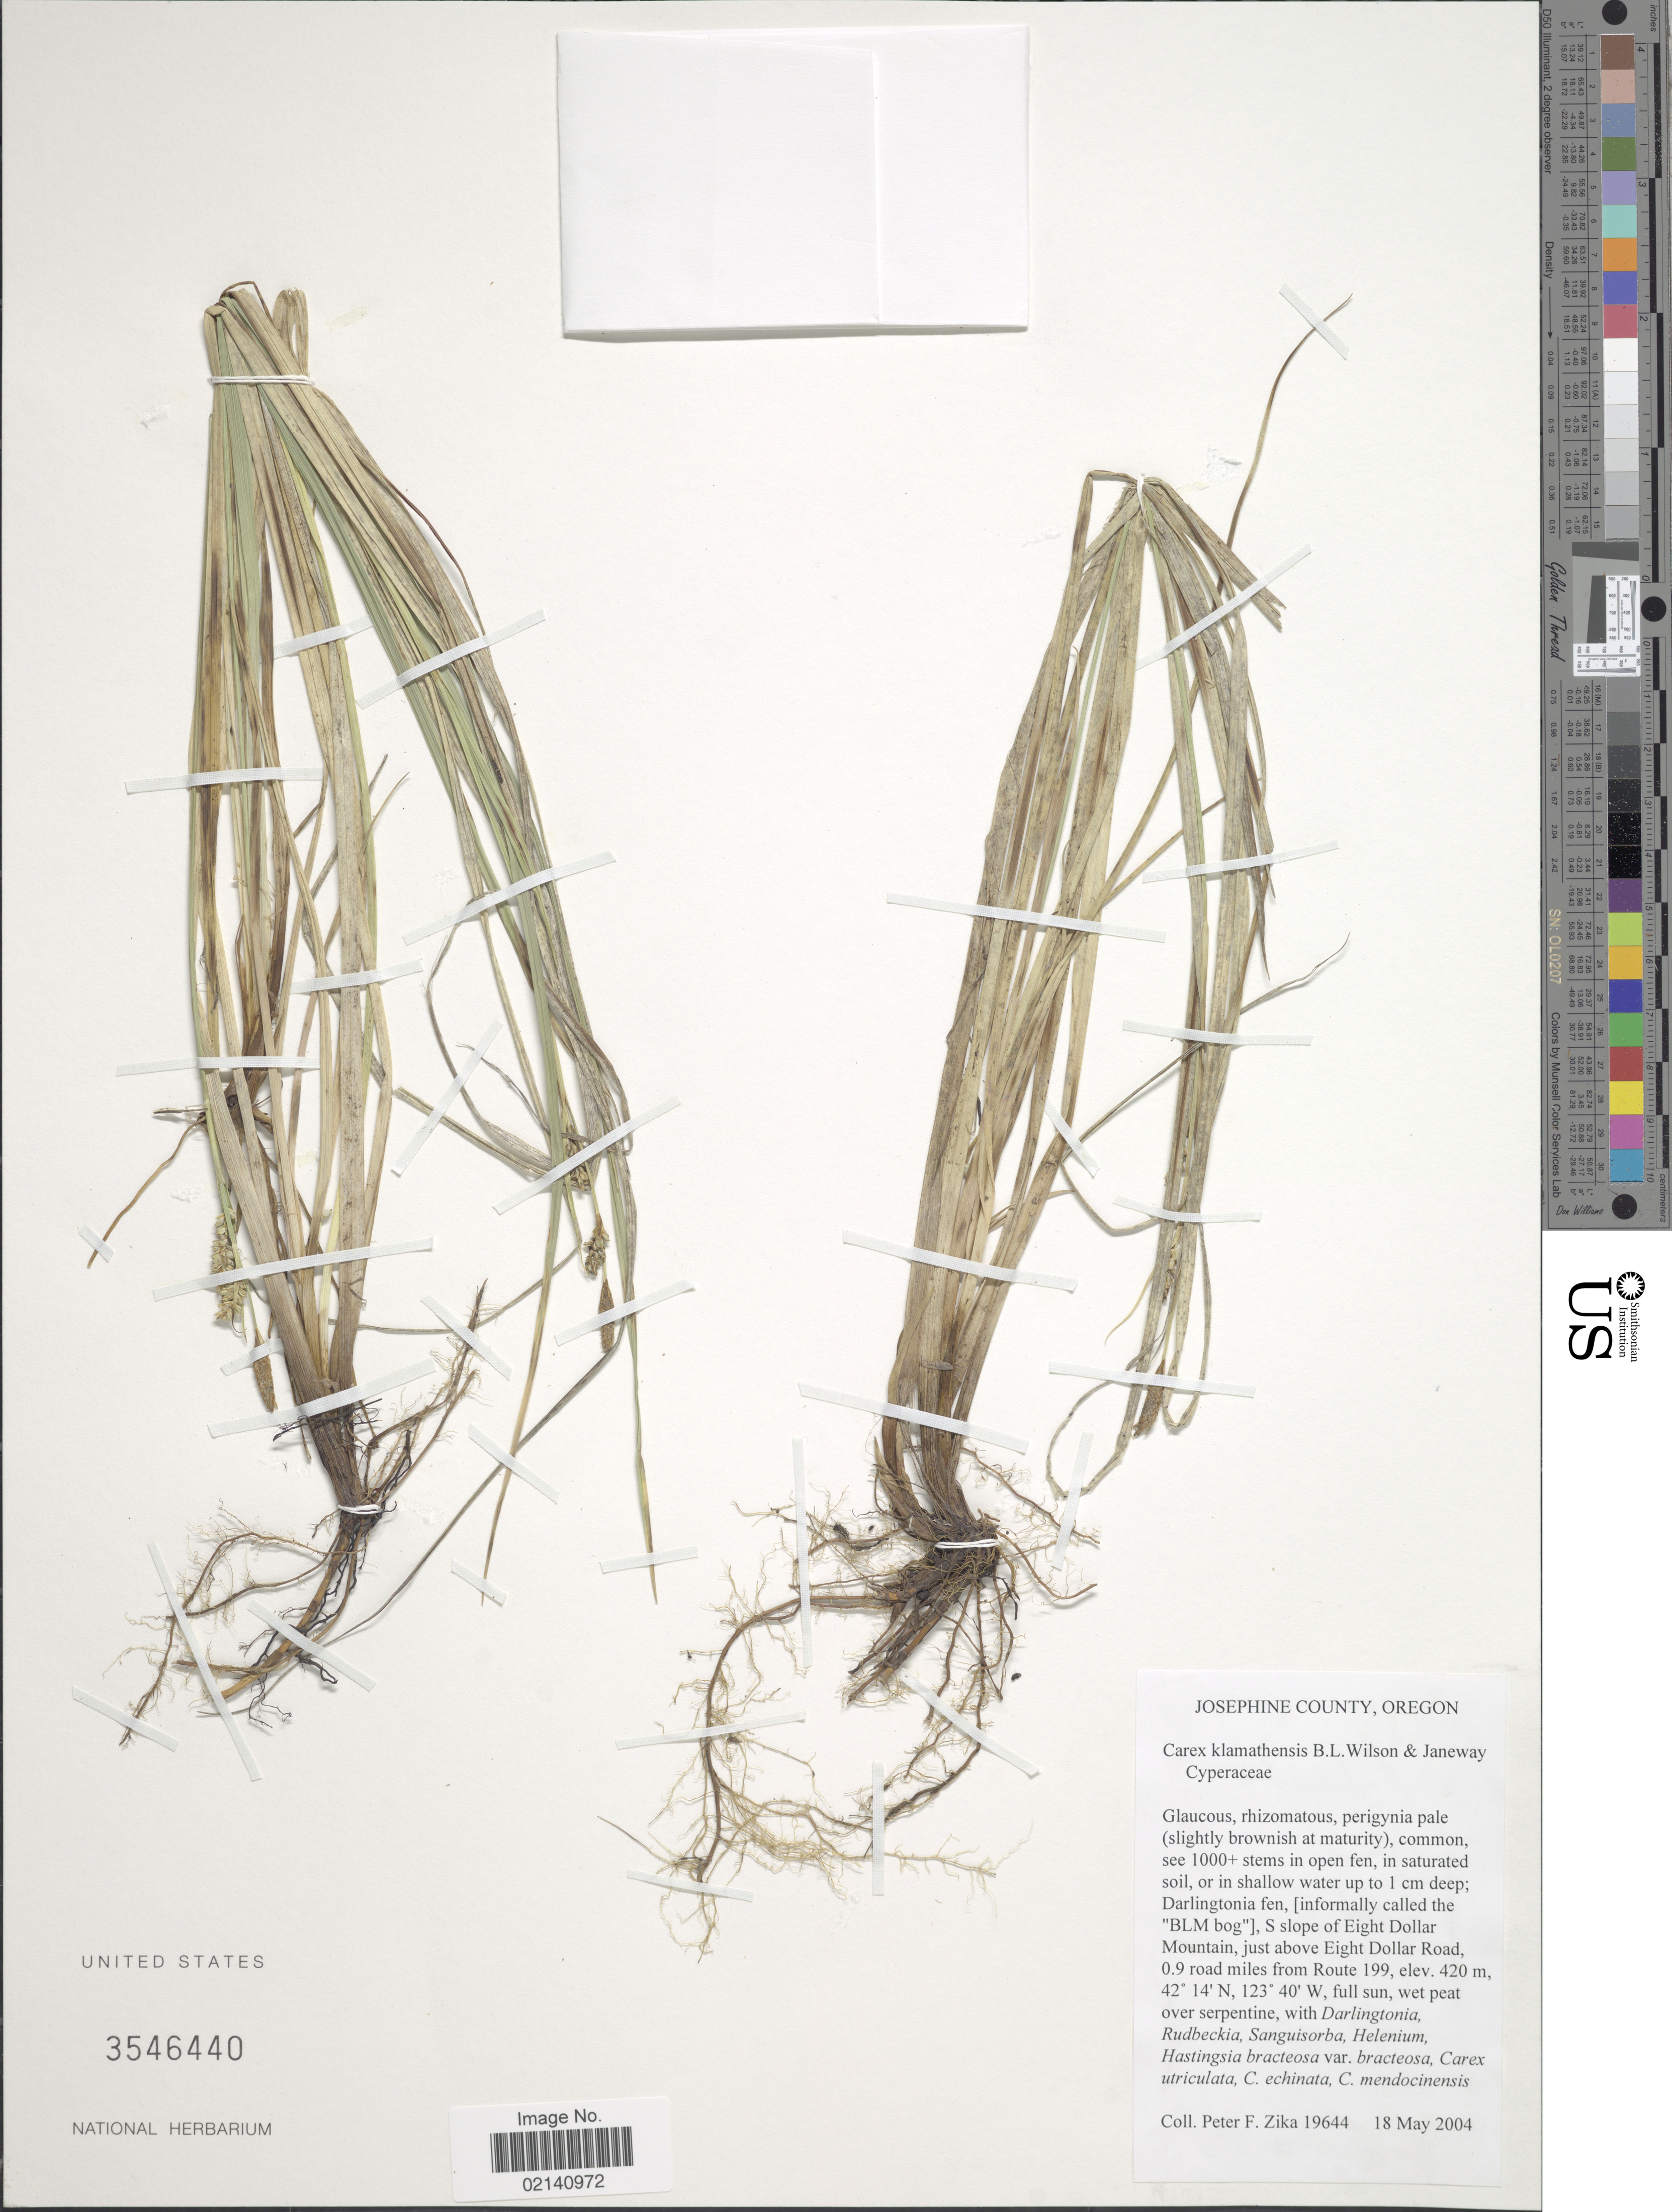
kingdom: Plantae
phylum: Tracheophyta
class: Liliopsida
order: Poales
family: Cyperaceae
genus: Carex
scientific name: Carex klamathensis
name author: B.L. Wilson & Janeway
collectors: P. F. Zika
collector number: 19644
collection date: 2004-05-18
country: United States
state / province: Oregon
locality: Josephine County, S slope of Eight Dollar Mountain, just above Eight Dollar Road, 0.9 road miles from Route 199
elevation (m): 420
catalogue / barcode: US 3546440